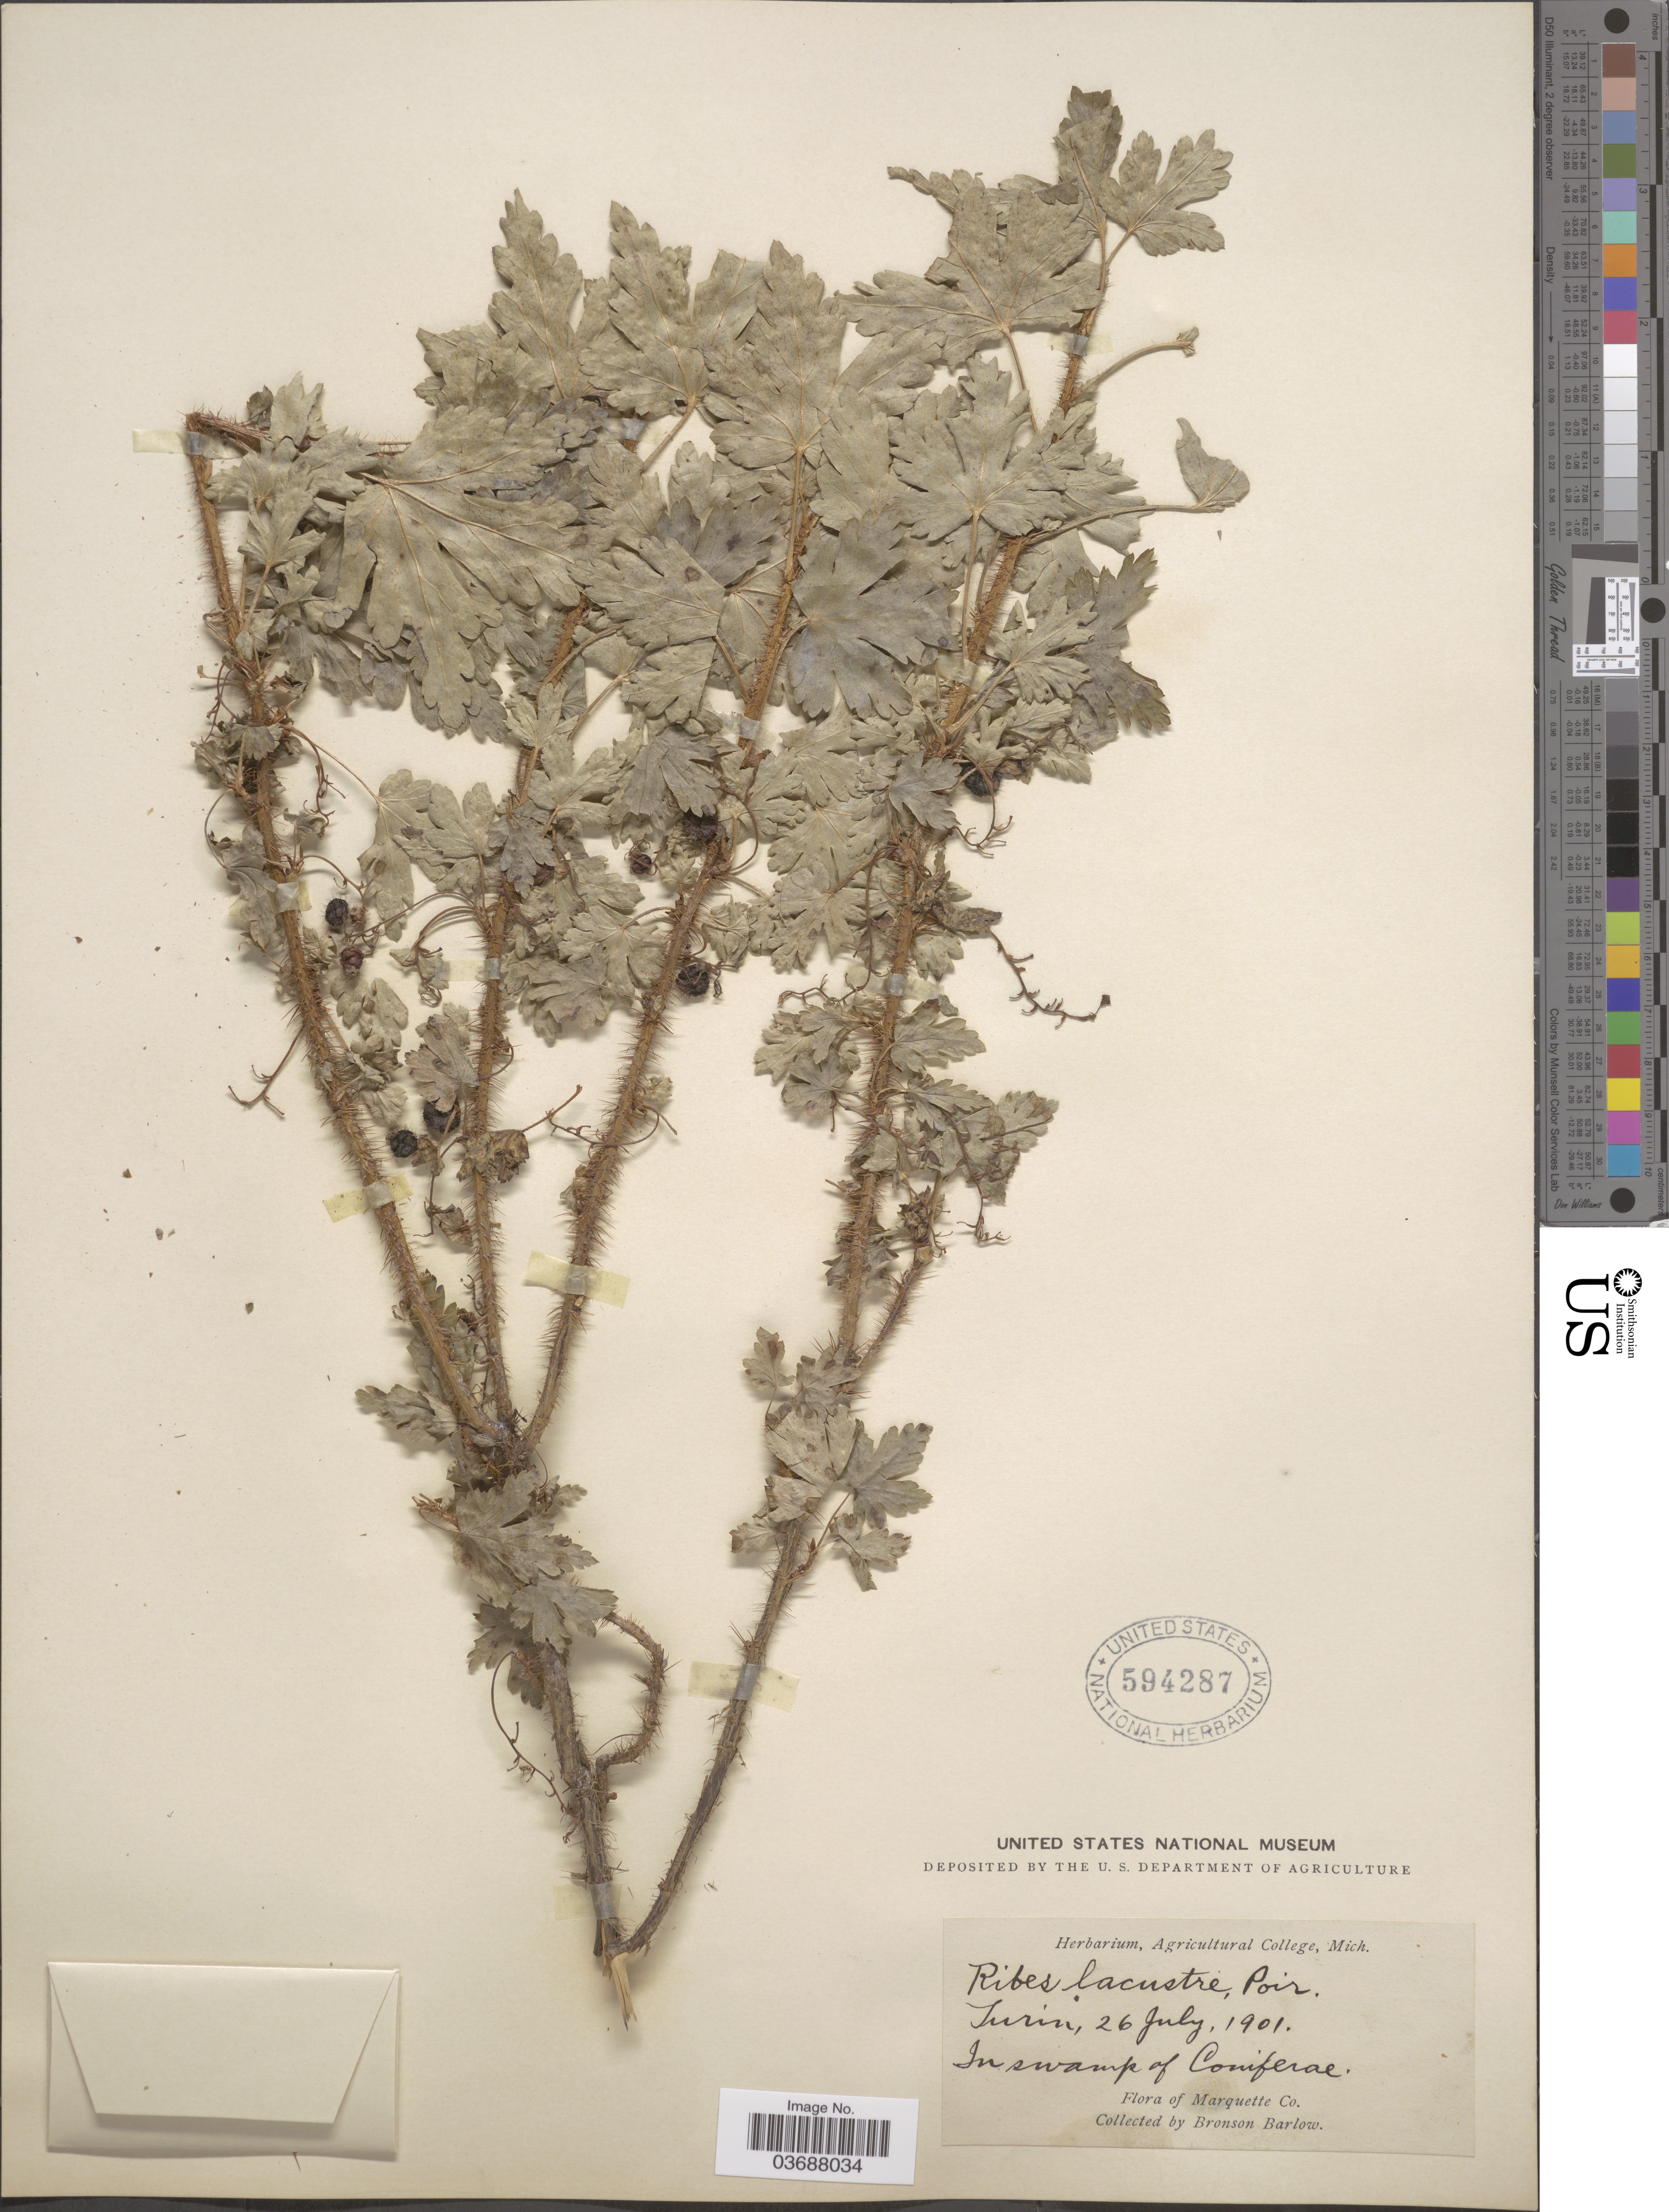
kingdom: Plantae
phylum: Tracheophyta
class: Magnoliopsida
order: Saxifragales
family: Grossulariaceae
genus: Ribes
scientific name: Ribes lacustre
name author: (Pers.) Poir.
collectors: Barlow, B.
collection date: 1901-07-26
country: United States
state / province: Michigan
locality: Turin. Marquette Co.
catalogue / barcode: US 594287